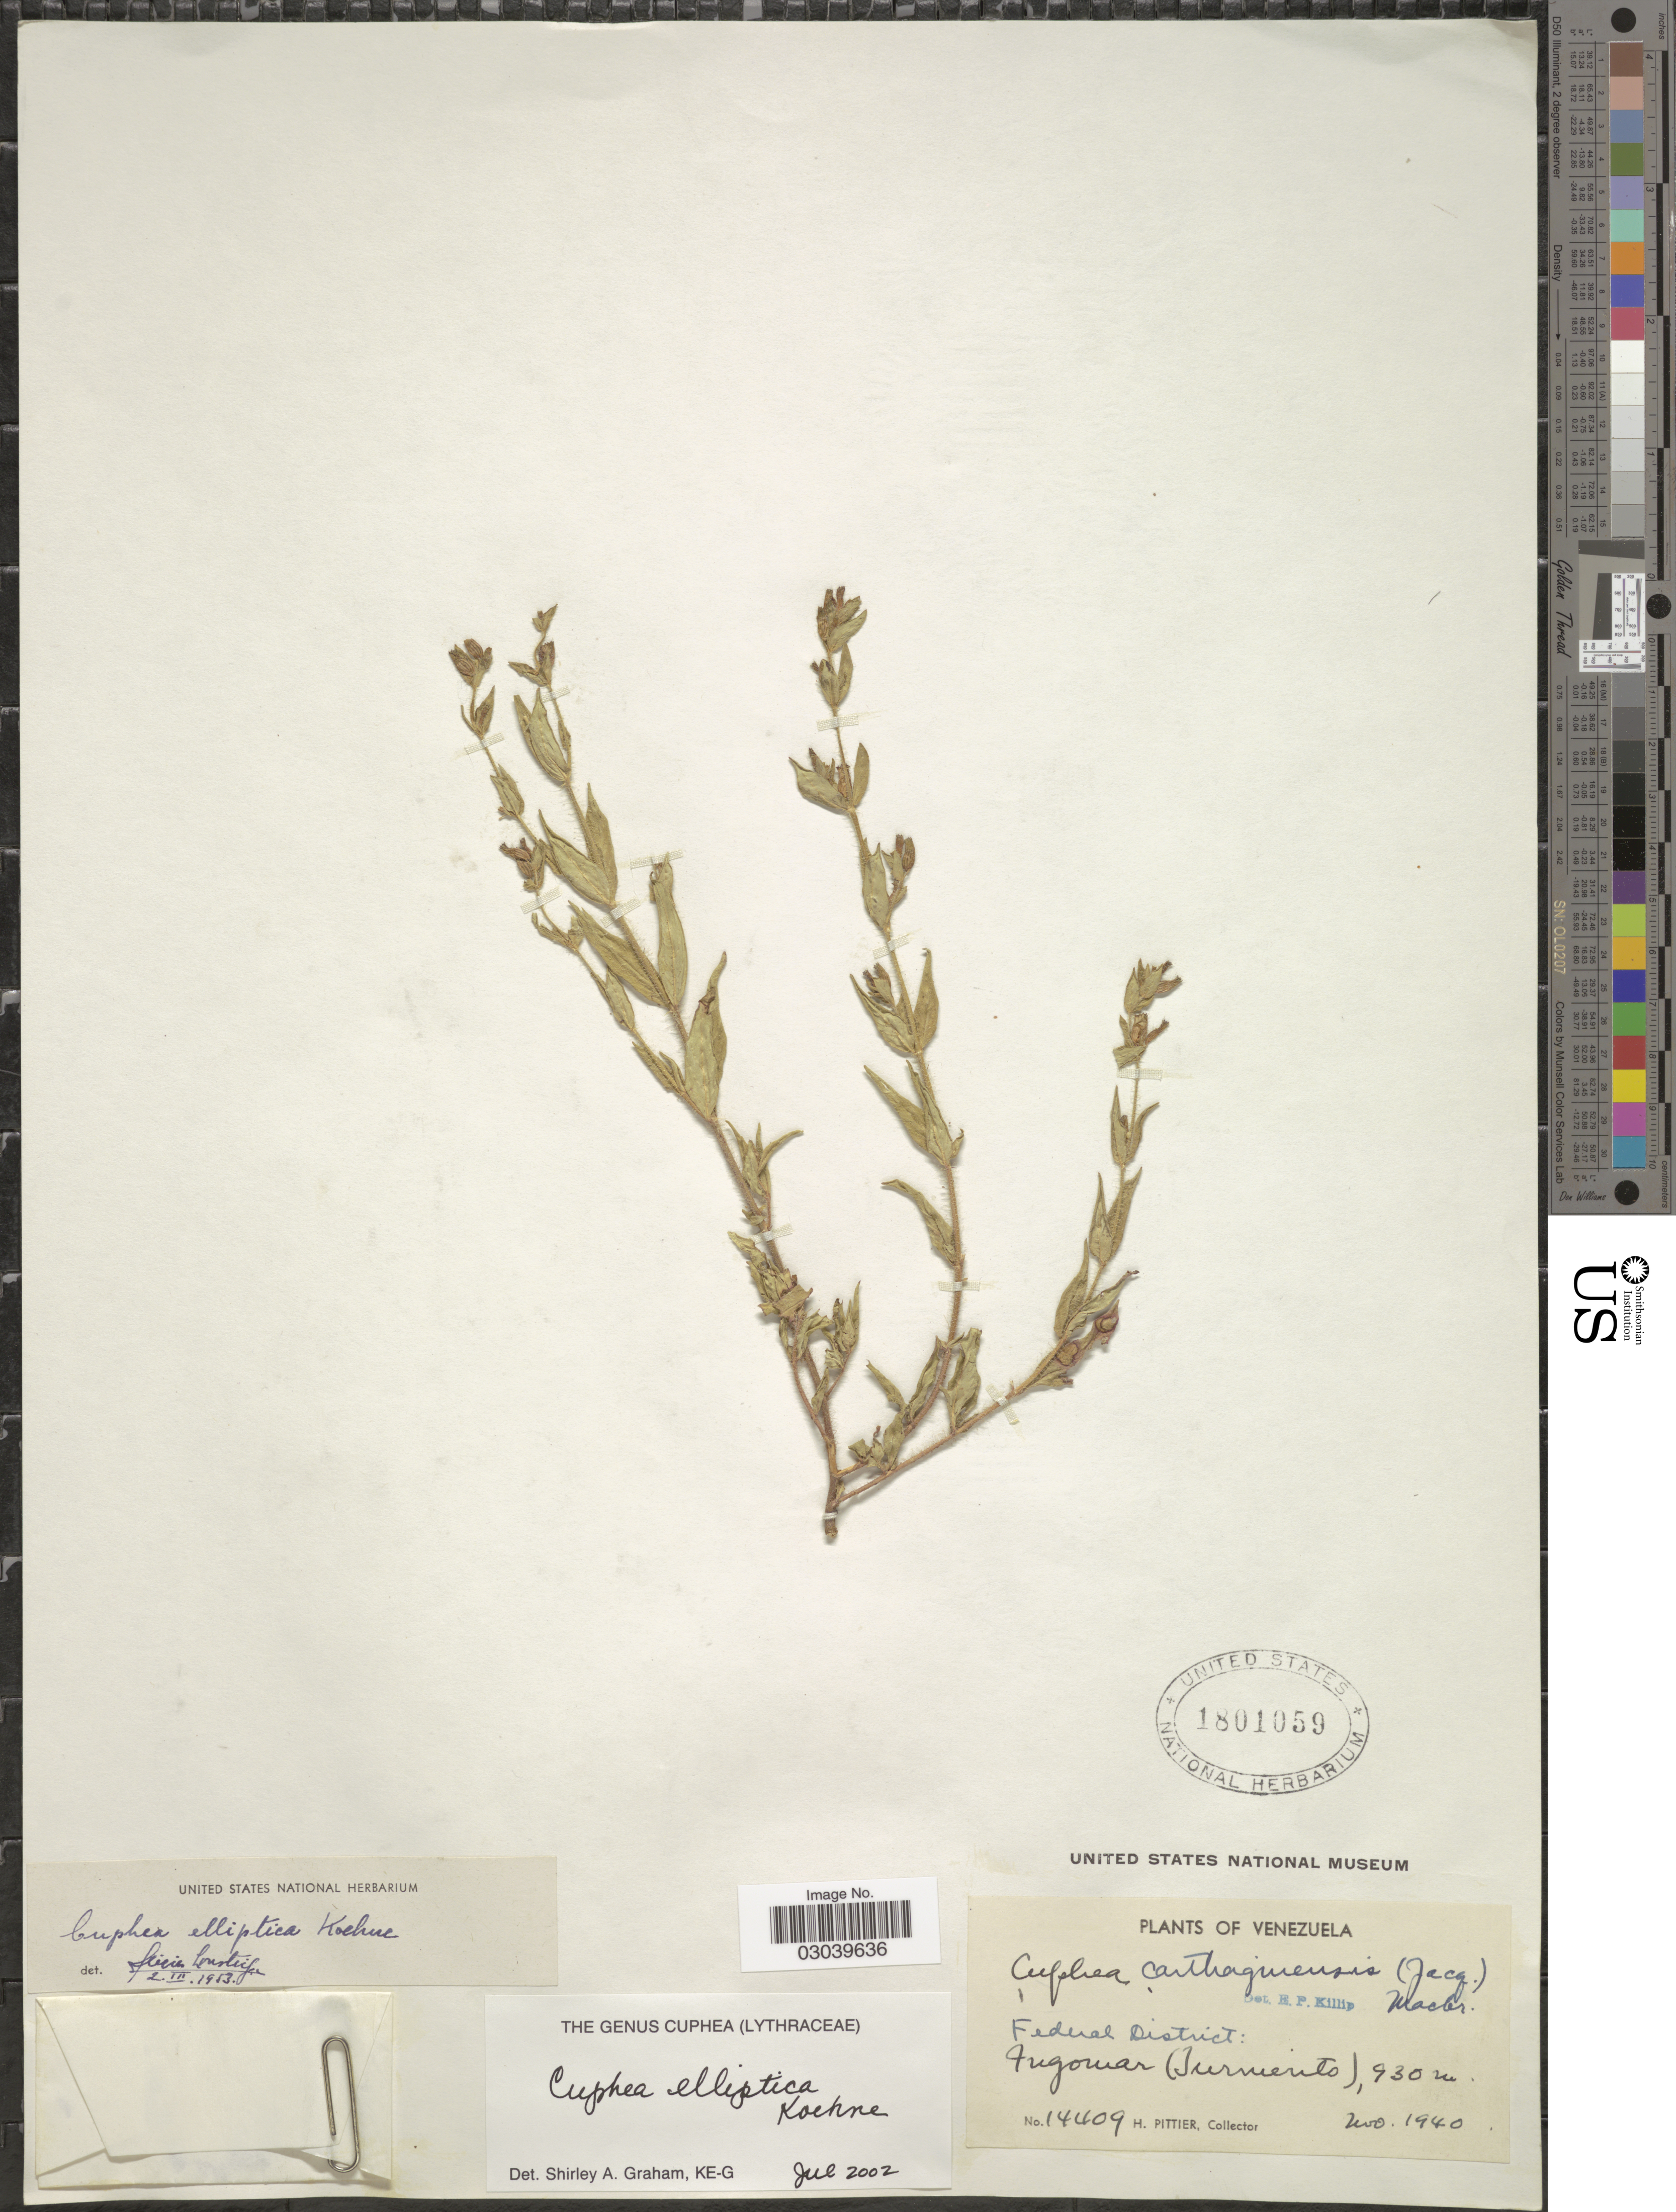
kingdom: Plantae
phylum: Tracheophyta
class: Magnoliopsida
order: Myrtales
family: Lythraceae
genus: Cuphea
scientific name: Cuphea elliptica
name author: Koehne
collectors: H. F. Pittier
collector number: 14409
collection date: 1940-11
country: Venezuela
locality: Federal District: Ingomar (Turmento).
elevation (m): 930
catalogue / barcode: US 1801059